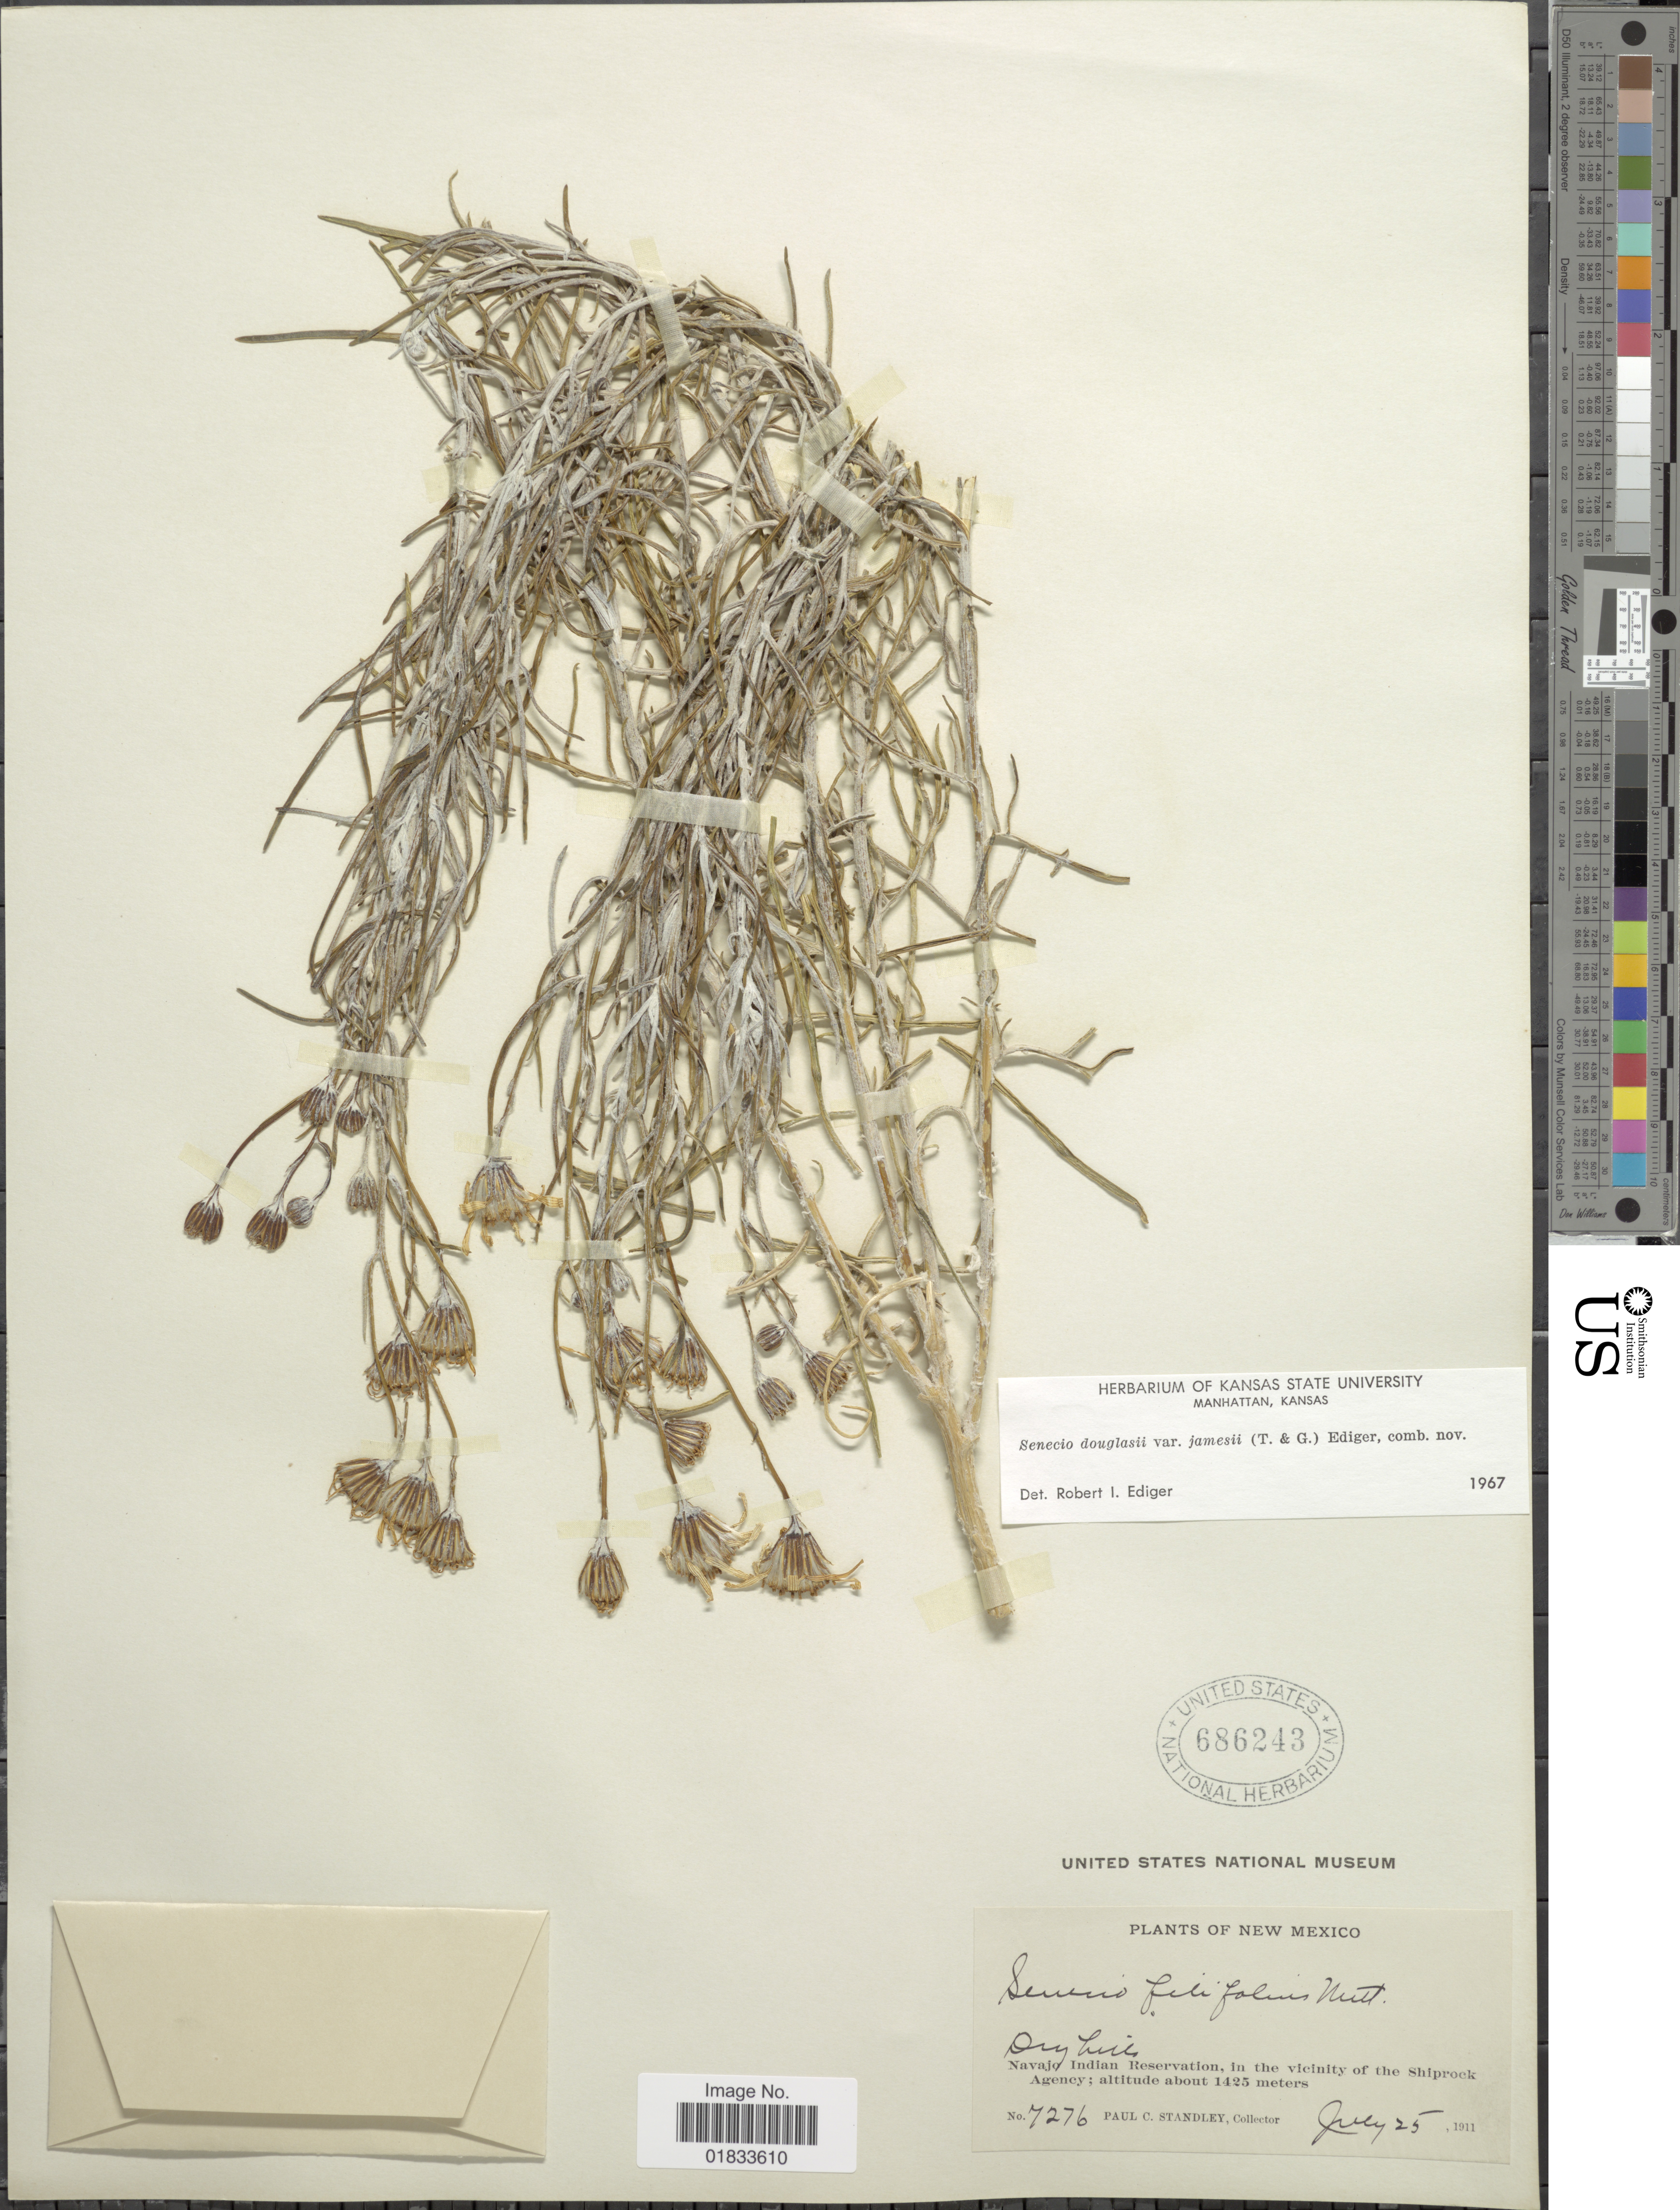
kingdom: Plantae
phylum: Tracheophyta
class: Magnoliopsida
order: Asterales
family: Asteraceae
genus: Senecio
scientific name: Senecio flaccidus var. flaccidus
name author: Less.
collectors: P. C. Standley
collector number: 7276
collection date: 1911-07-25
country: United States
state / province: New Mexico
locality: Navajo Indian Reservation, in the vicinity of the Shiprock Agency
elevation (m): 1425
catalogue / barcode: US 686243